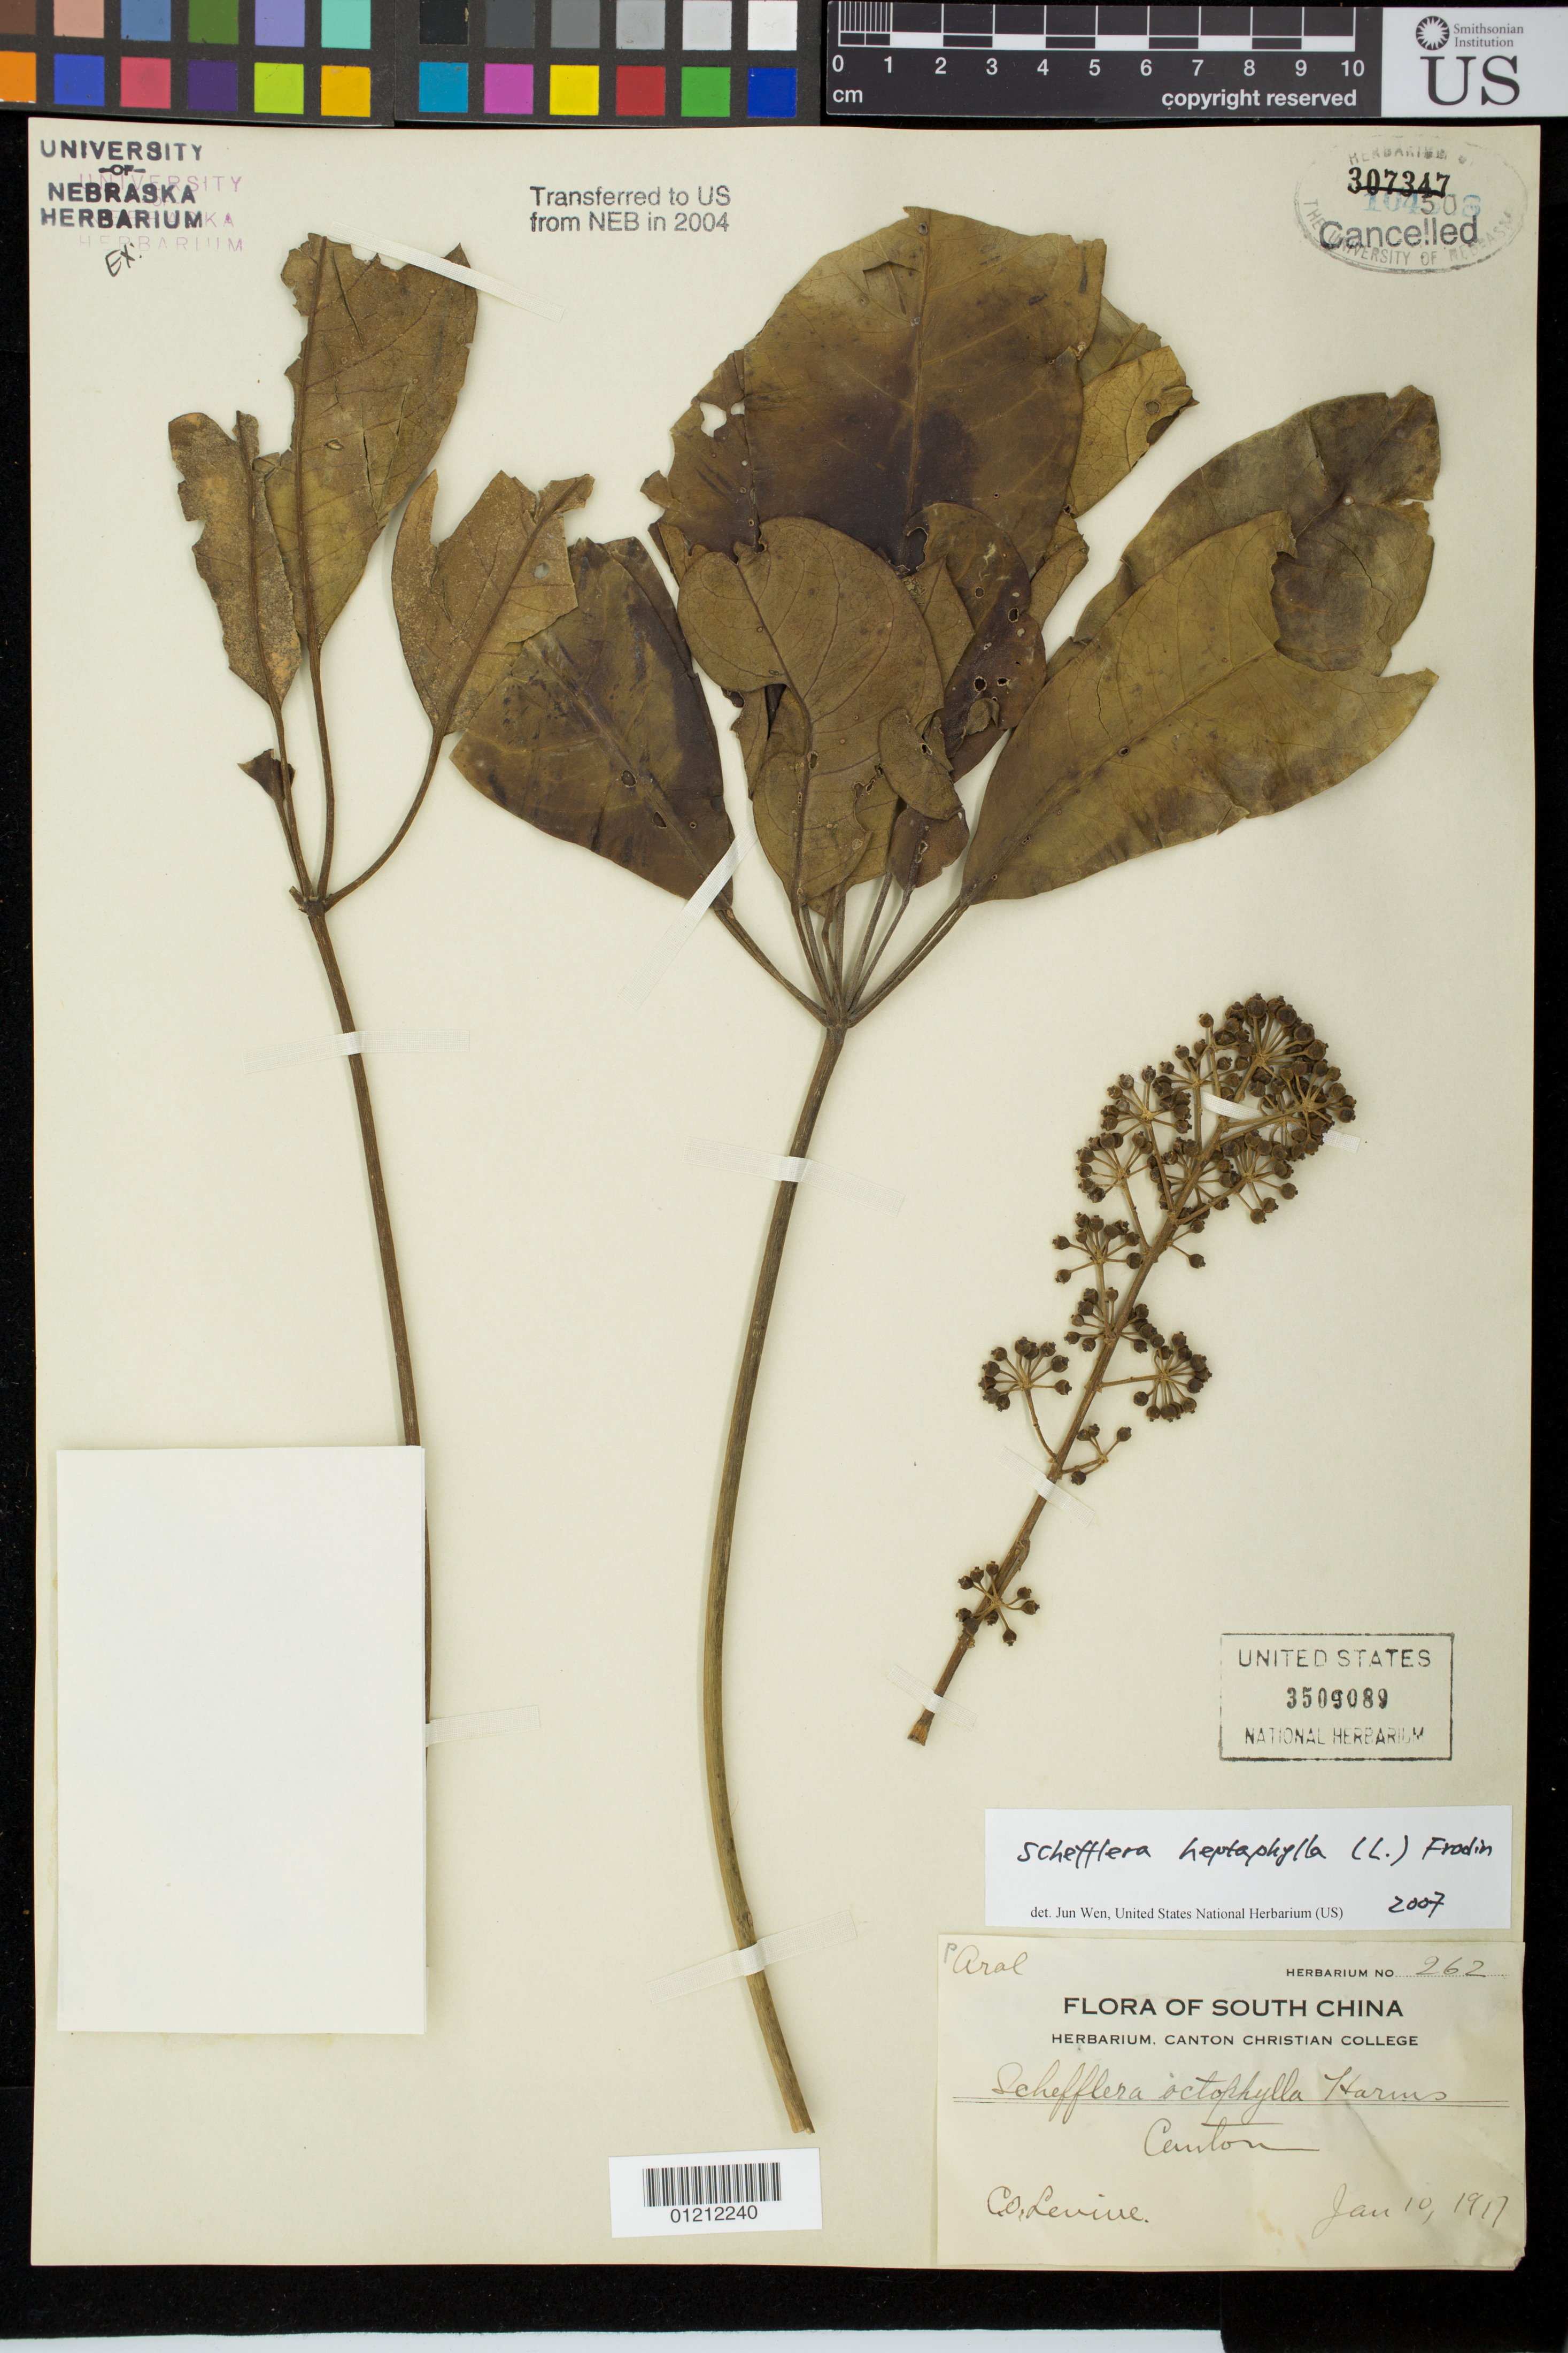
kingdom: Plantae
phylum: Tracheophyta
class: Magnoliopsida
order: Apiales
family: Araliaceae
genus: Schefflera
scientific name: Schefflera heptaphylla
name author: (L.) Frodin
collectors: C. O. Levine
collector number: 262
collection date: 1917-01-10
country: China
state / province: Guangdong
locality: Canton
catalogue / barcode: US 3509089